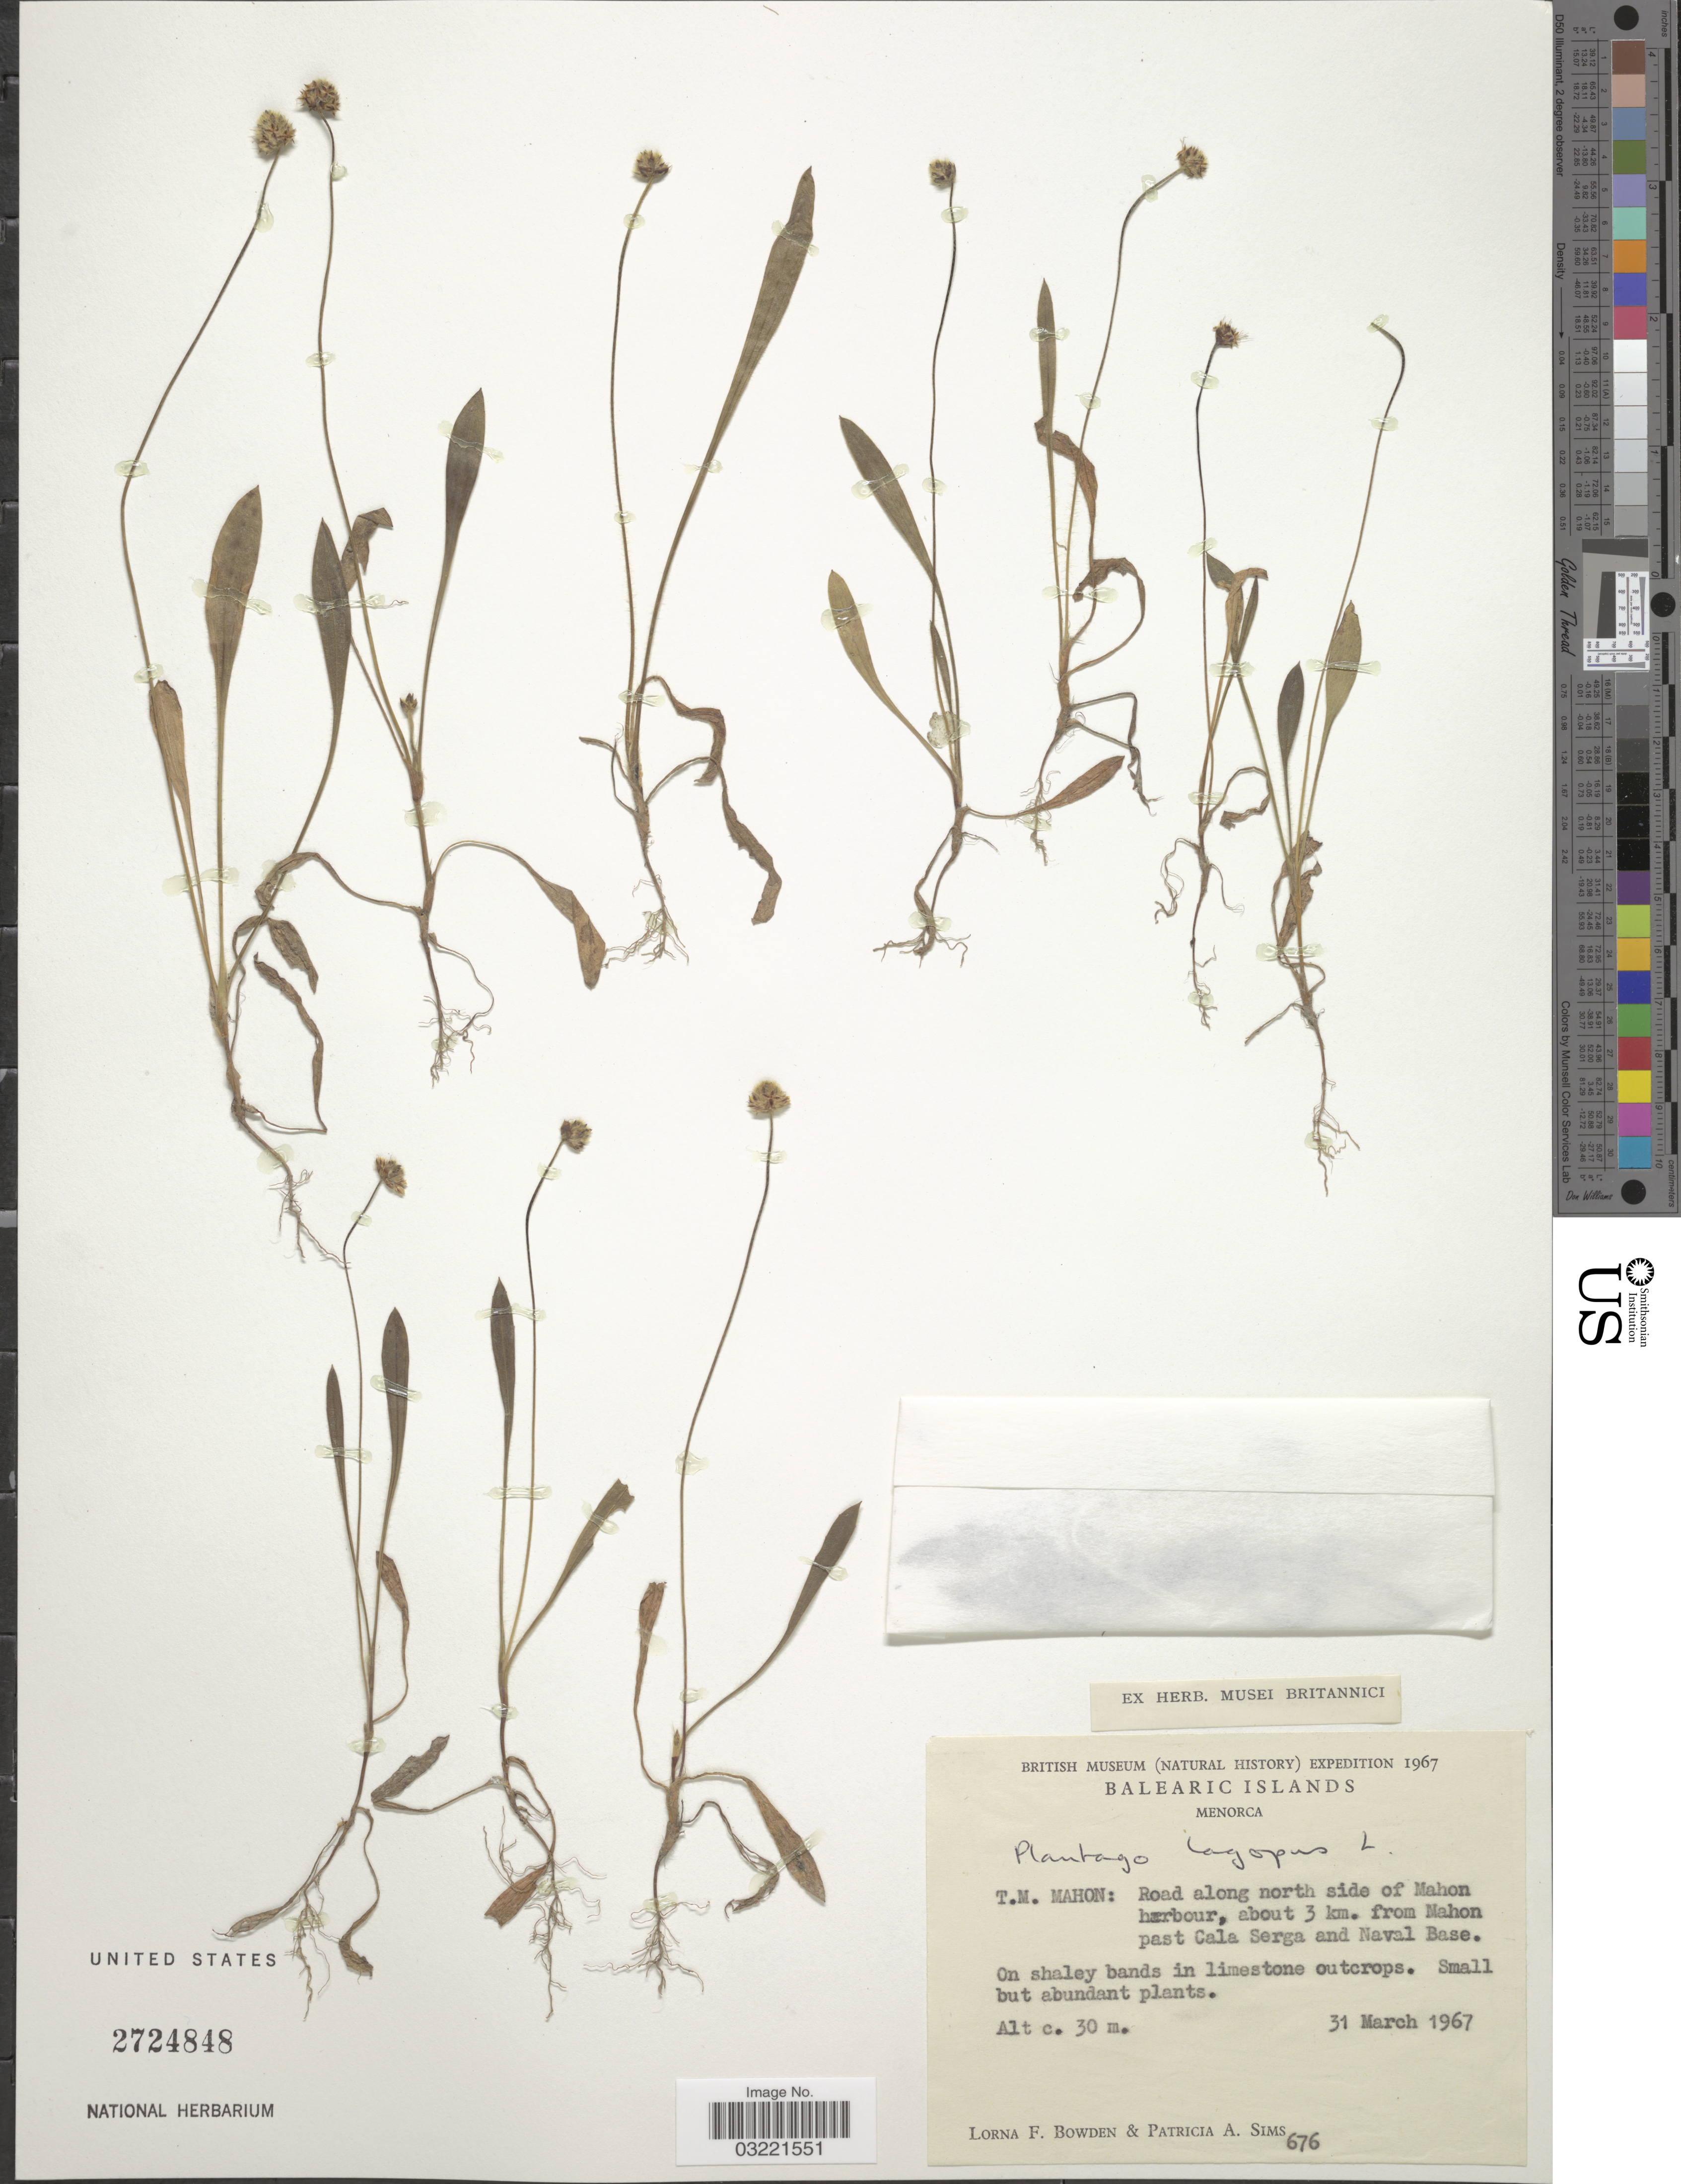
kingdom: Plantae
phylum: Tracheophyta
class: Magnoliopsida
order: Lamiales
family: Plantaginaceae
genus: Plantago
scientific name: Plantago lagopus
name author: L.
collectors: L. F. Bowden & P. A. Sims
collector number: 676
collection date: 1967-03-31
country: Spain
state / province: Islas Baleares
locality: Balearic Islands. Menorca. T. M. Mahon: Road along north side of Mahon harbour, about 3 km. from Mahon past Cala Serga and Naval Base.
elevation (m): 30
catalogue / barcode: US 2724848